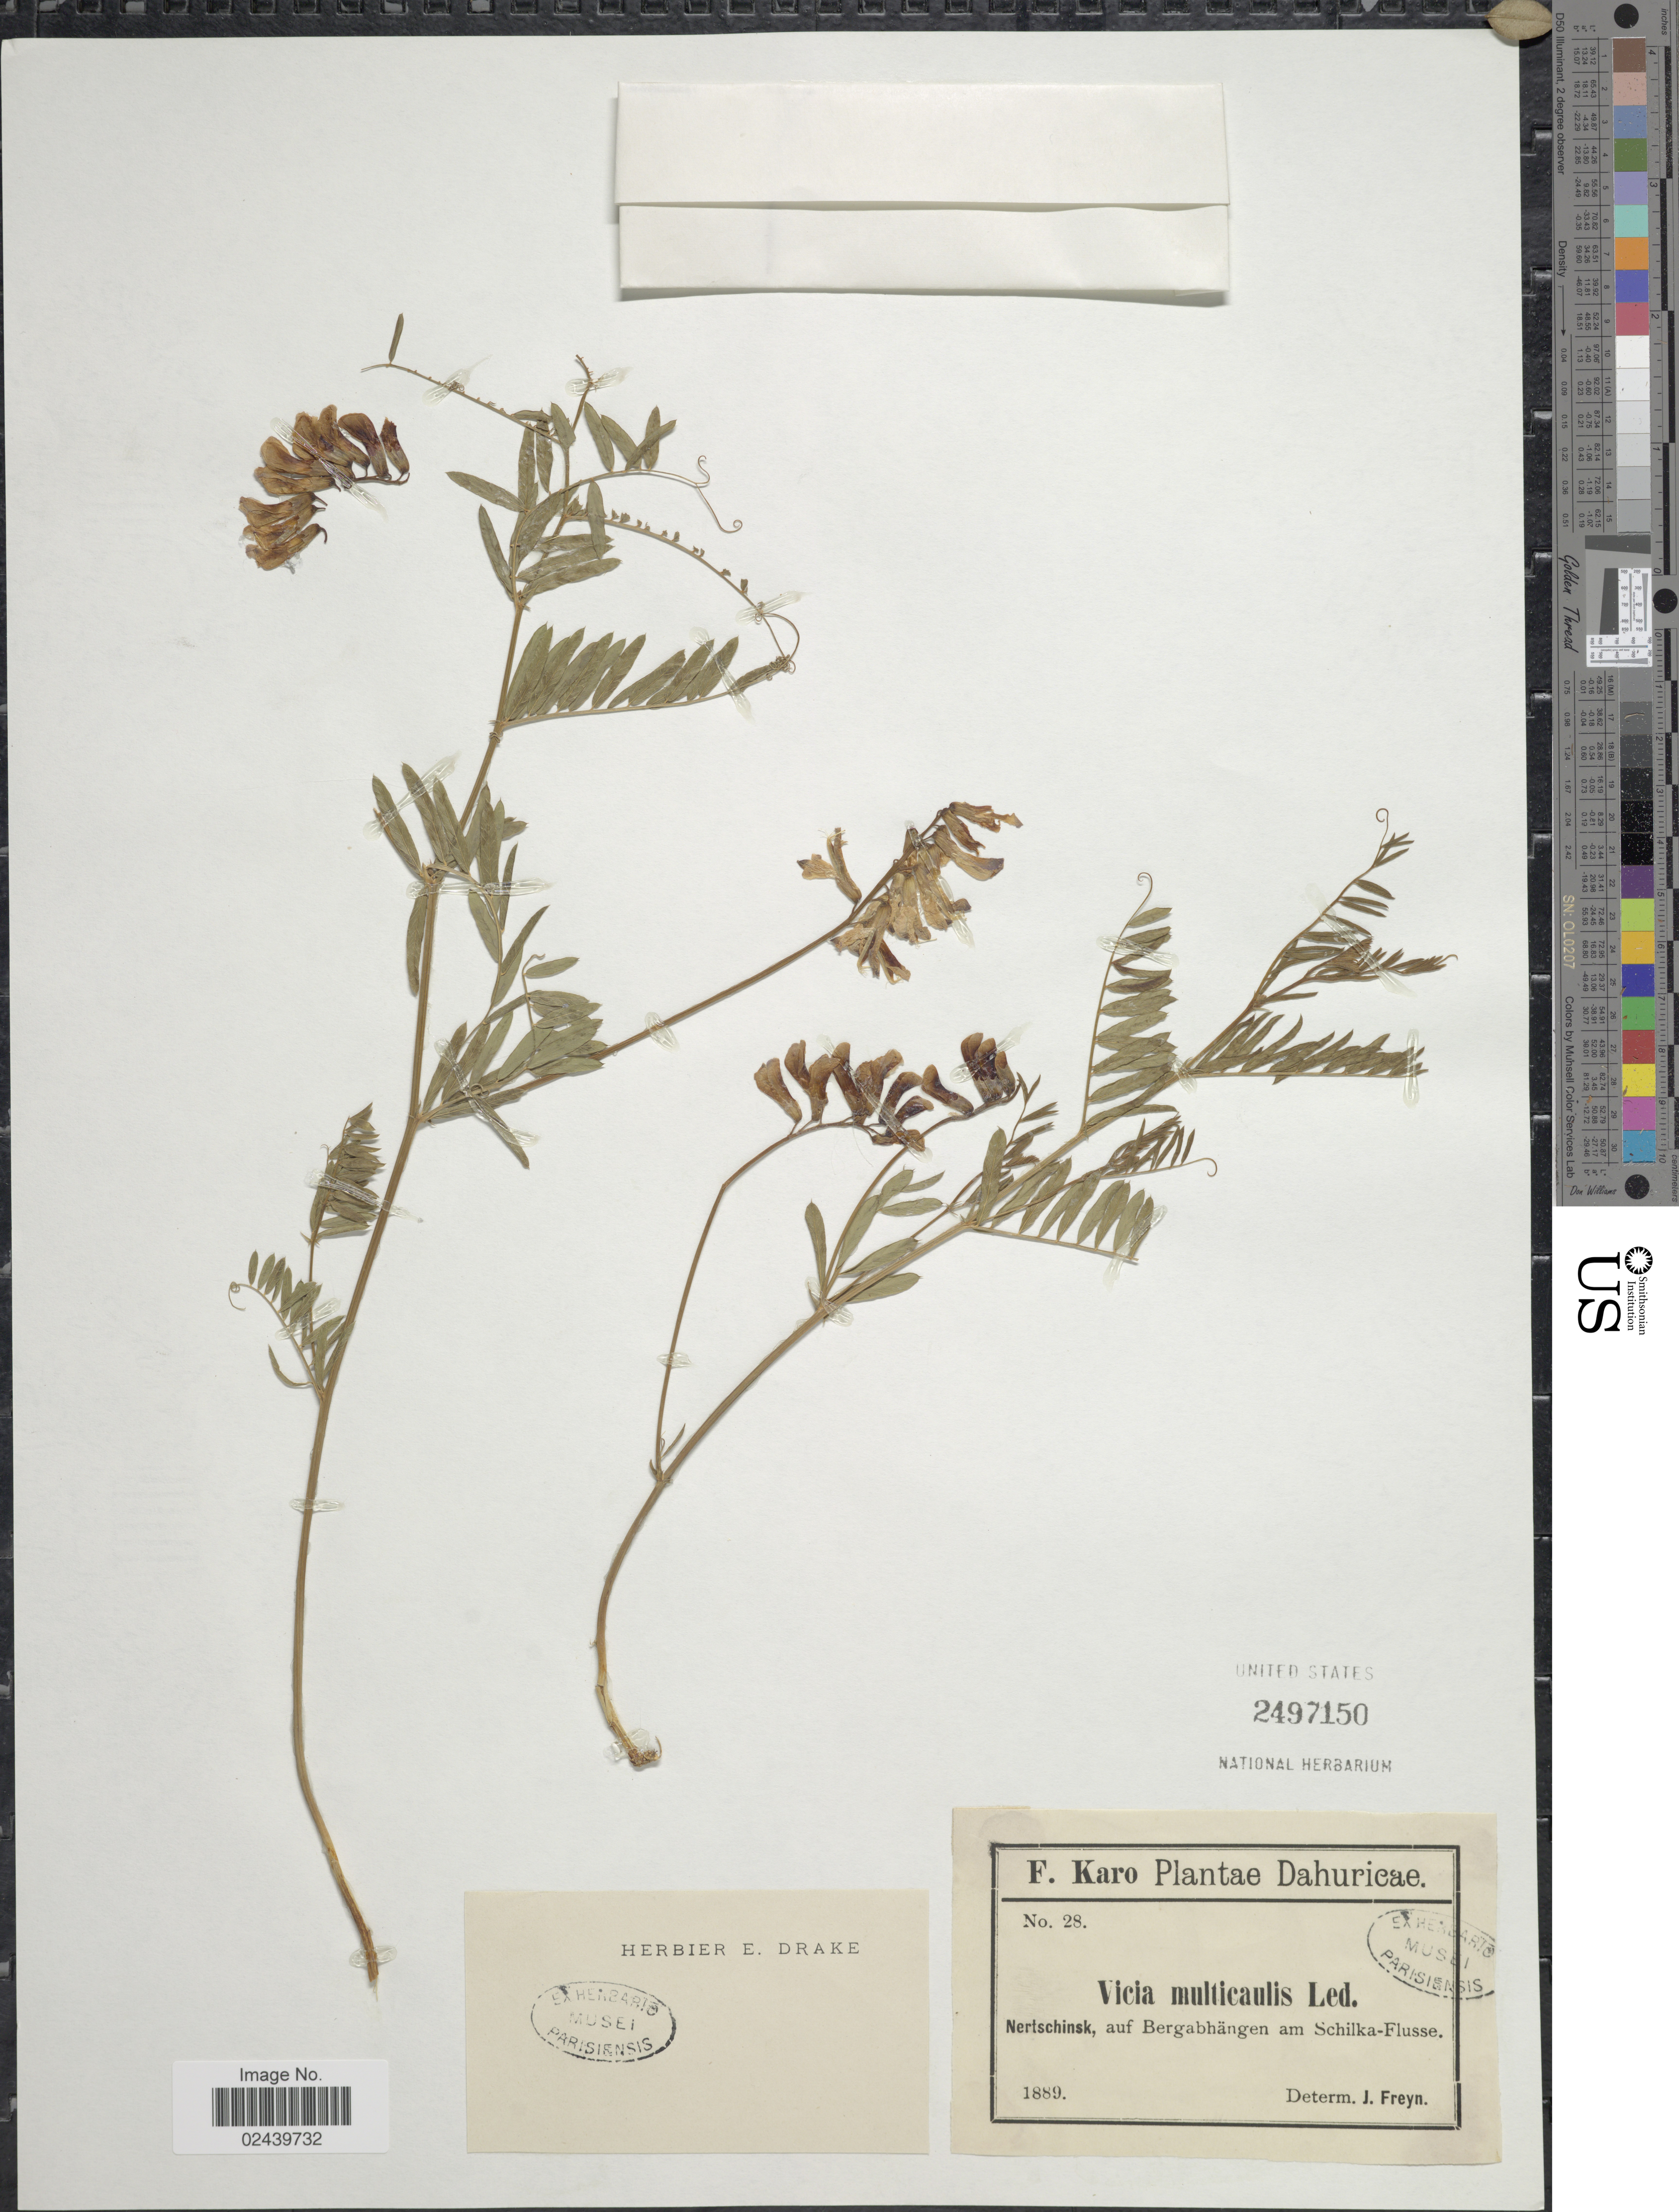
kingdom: Plantae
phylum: Tracheophyta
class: Magnoliopsida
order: Fabales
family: Fabaceae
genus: Vicia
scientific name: Vicia multicaulis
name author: Ledeb.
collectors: F. Karo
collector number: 28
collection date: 1889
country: Russian Federation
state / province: Zabaykalsky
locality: Dahuricae. Nertschinsk, auf Bergabhängen am Schilka-Flusse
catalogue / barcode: US 2497150